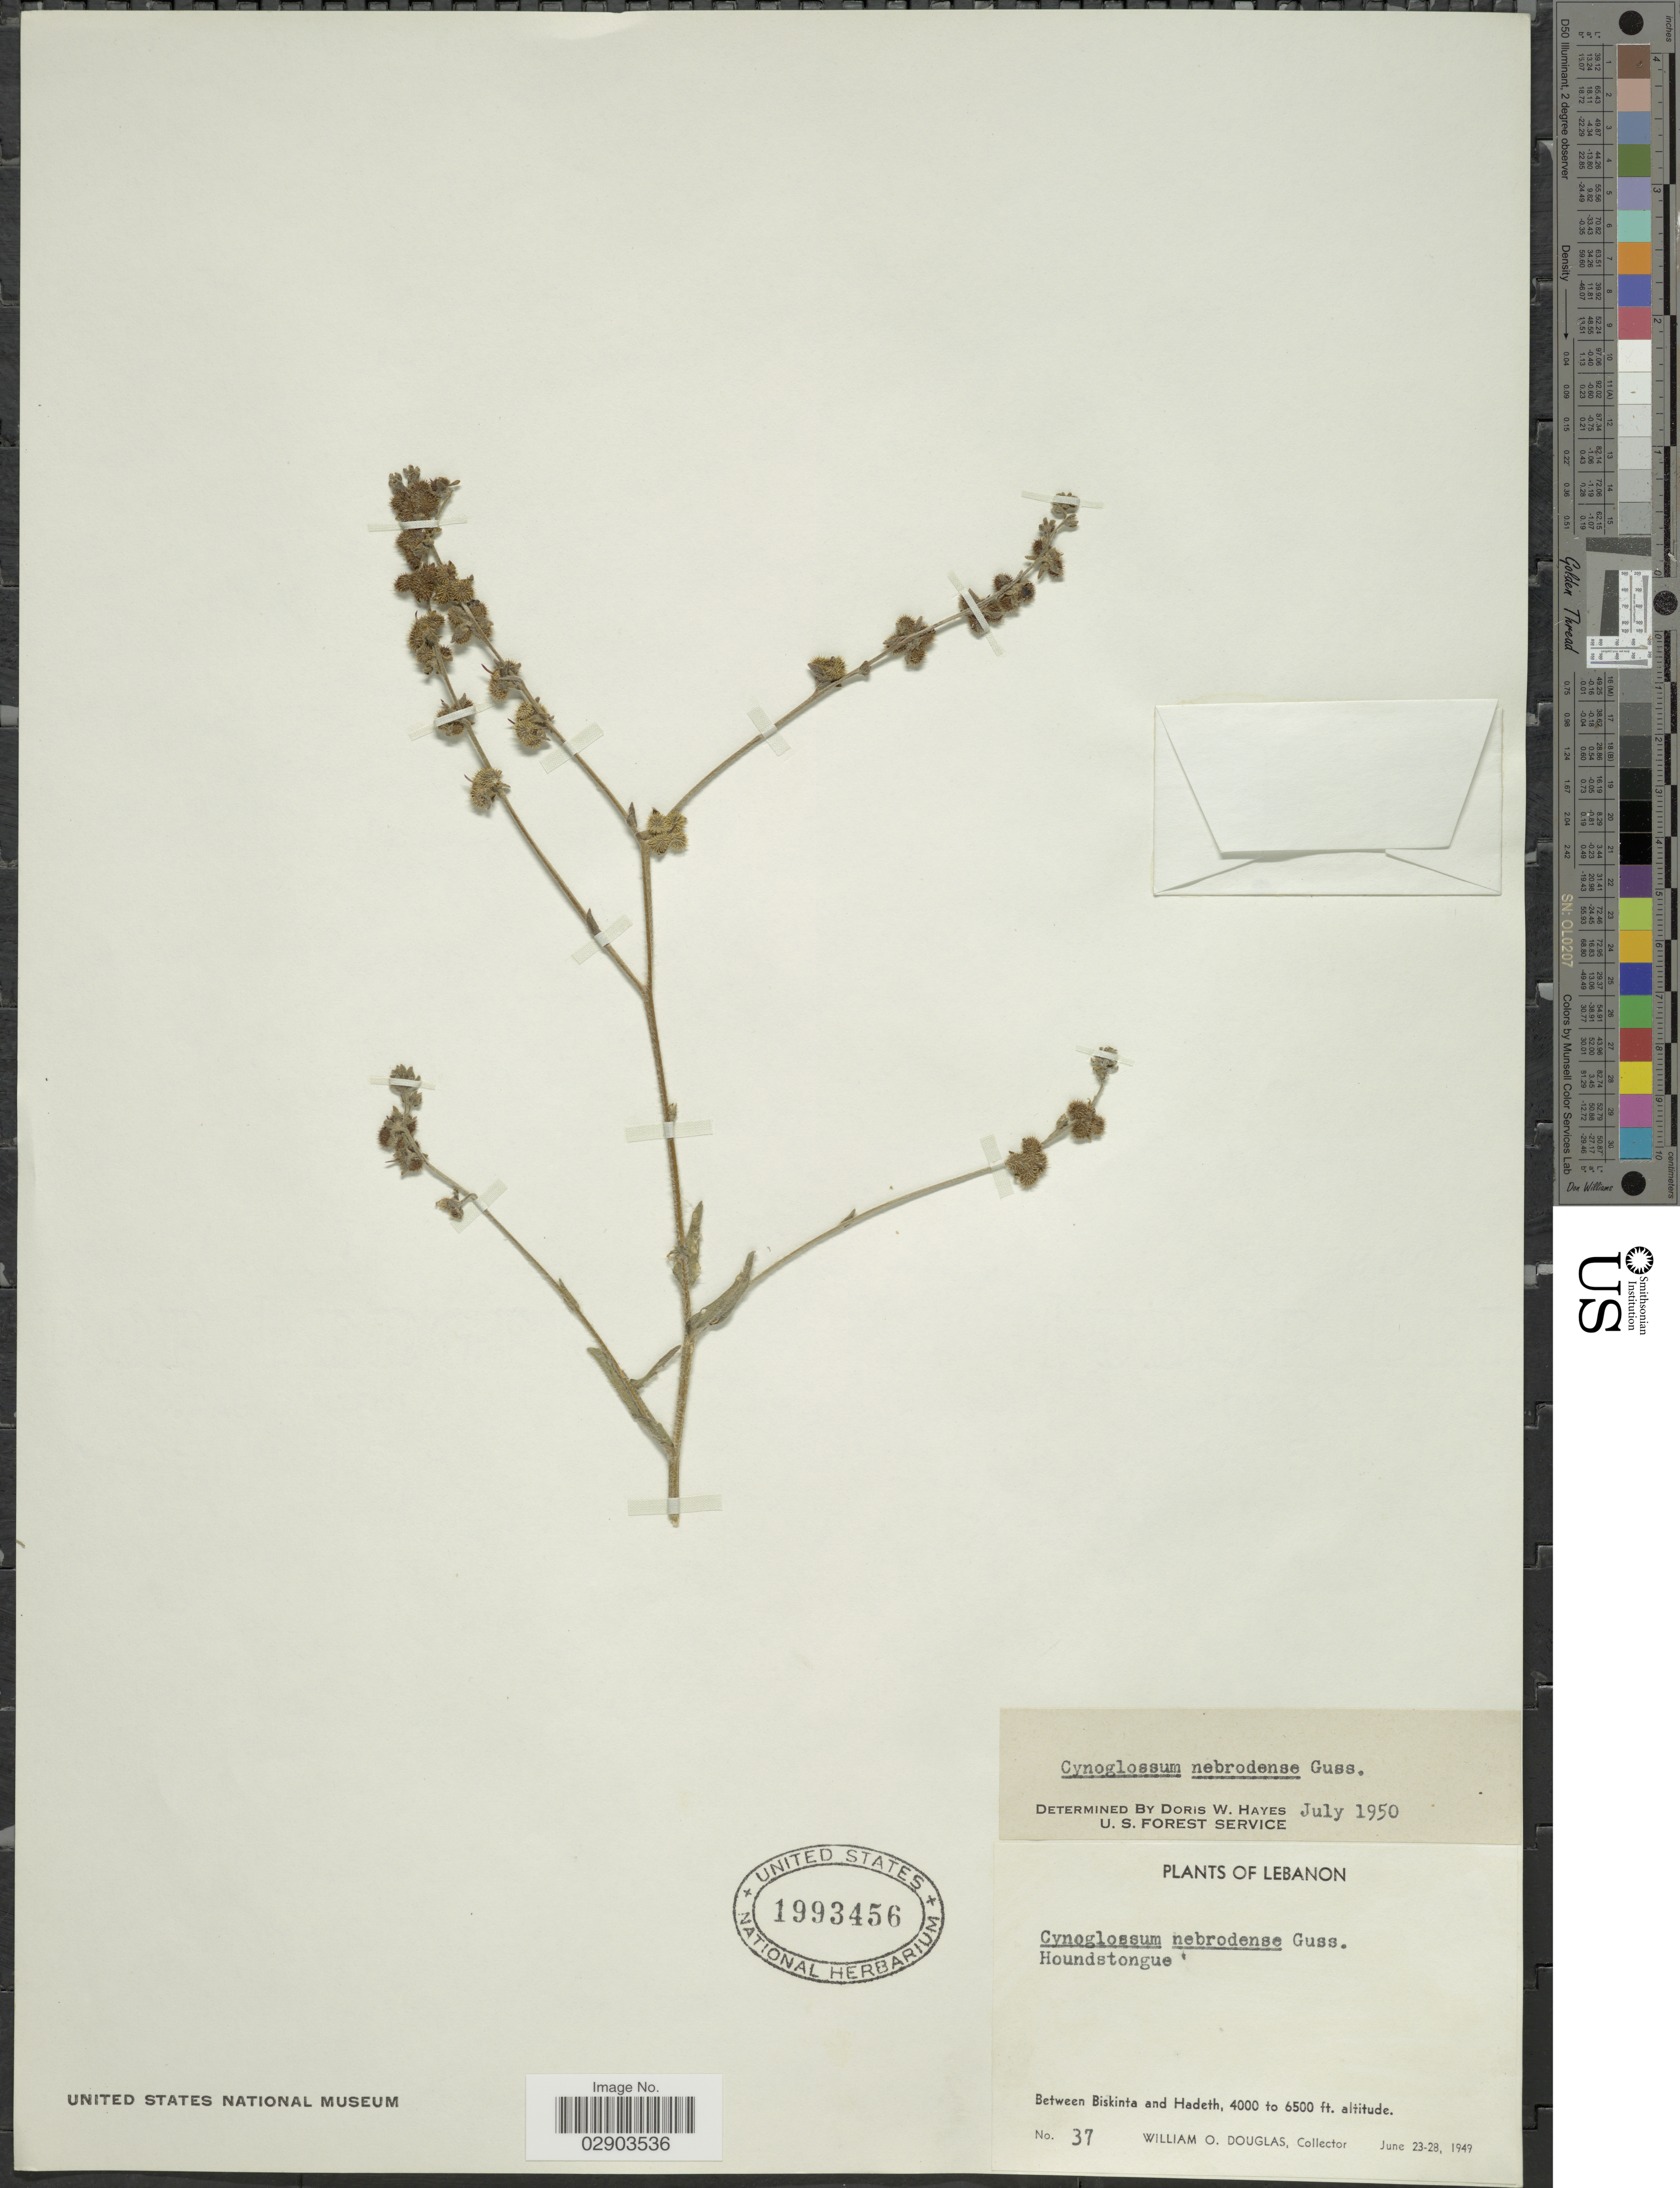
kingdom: Plantae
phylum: Tracheophyta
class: Magnoliopsida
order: Boraginales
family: Boraginaceae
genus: Cynoglossum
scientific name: Cynoglossum nebrodense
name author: Gussone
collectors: W. Douglas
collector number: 37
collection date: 1949-06-23/1949-06-28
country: Lebanon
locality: Between Biskinta and Hadeth.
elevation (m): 1219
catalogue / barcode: US 1993456